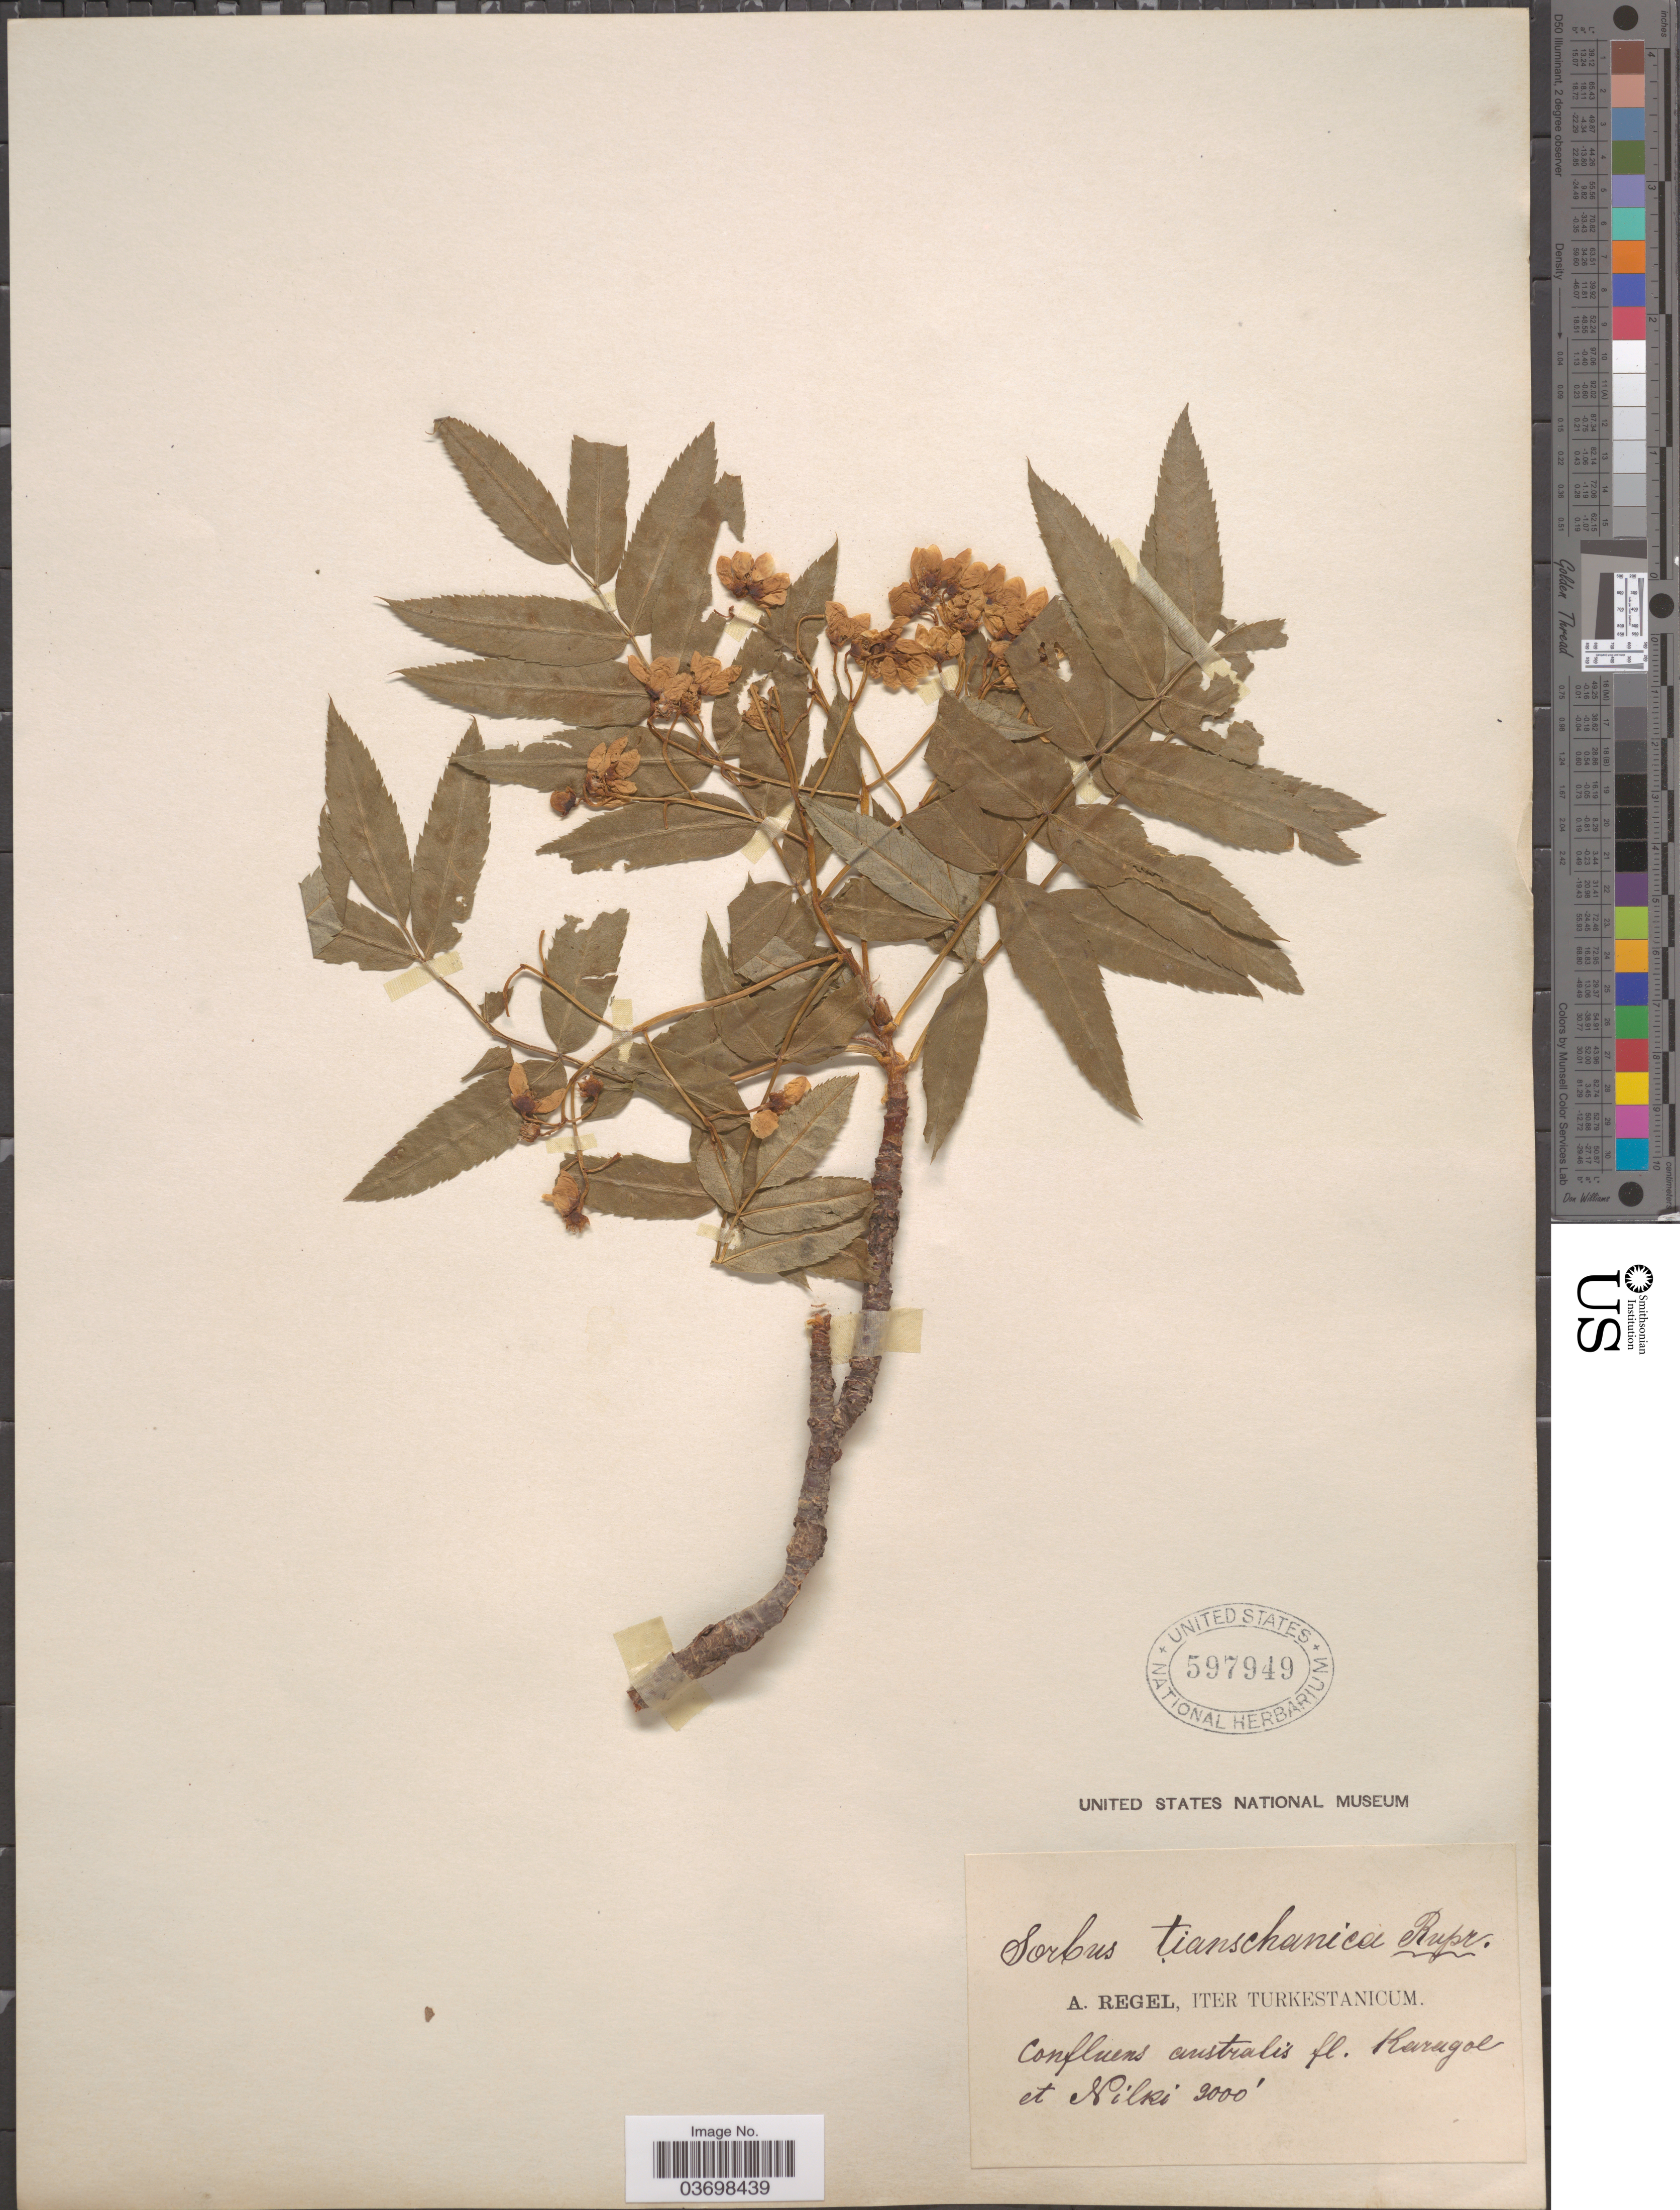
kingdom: Plantae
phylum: Tracheophyta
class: Magnoliopsida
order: Rosales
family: Rosaceae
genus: Sorbus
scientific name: Sorbus tianshanica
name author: Rupr.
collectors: A. Regel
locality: Iter Turkestanicum. Confluens australis fl. Kurugol et Nilki. [interpreted]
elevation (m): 610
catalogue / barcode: US 597949